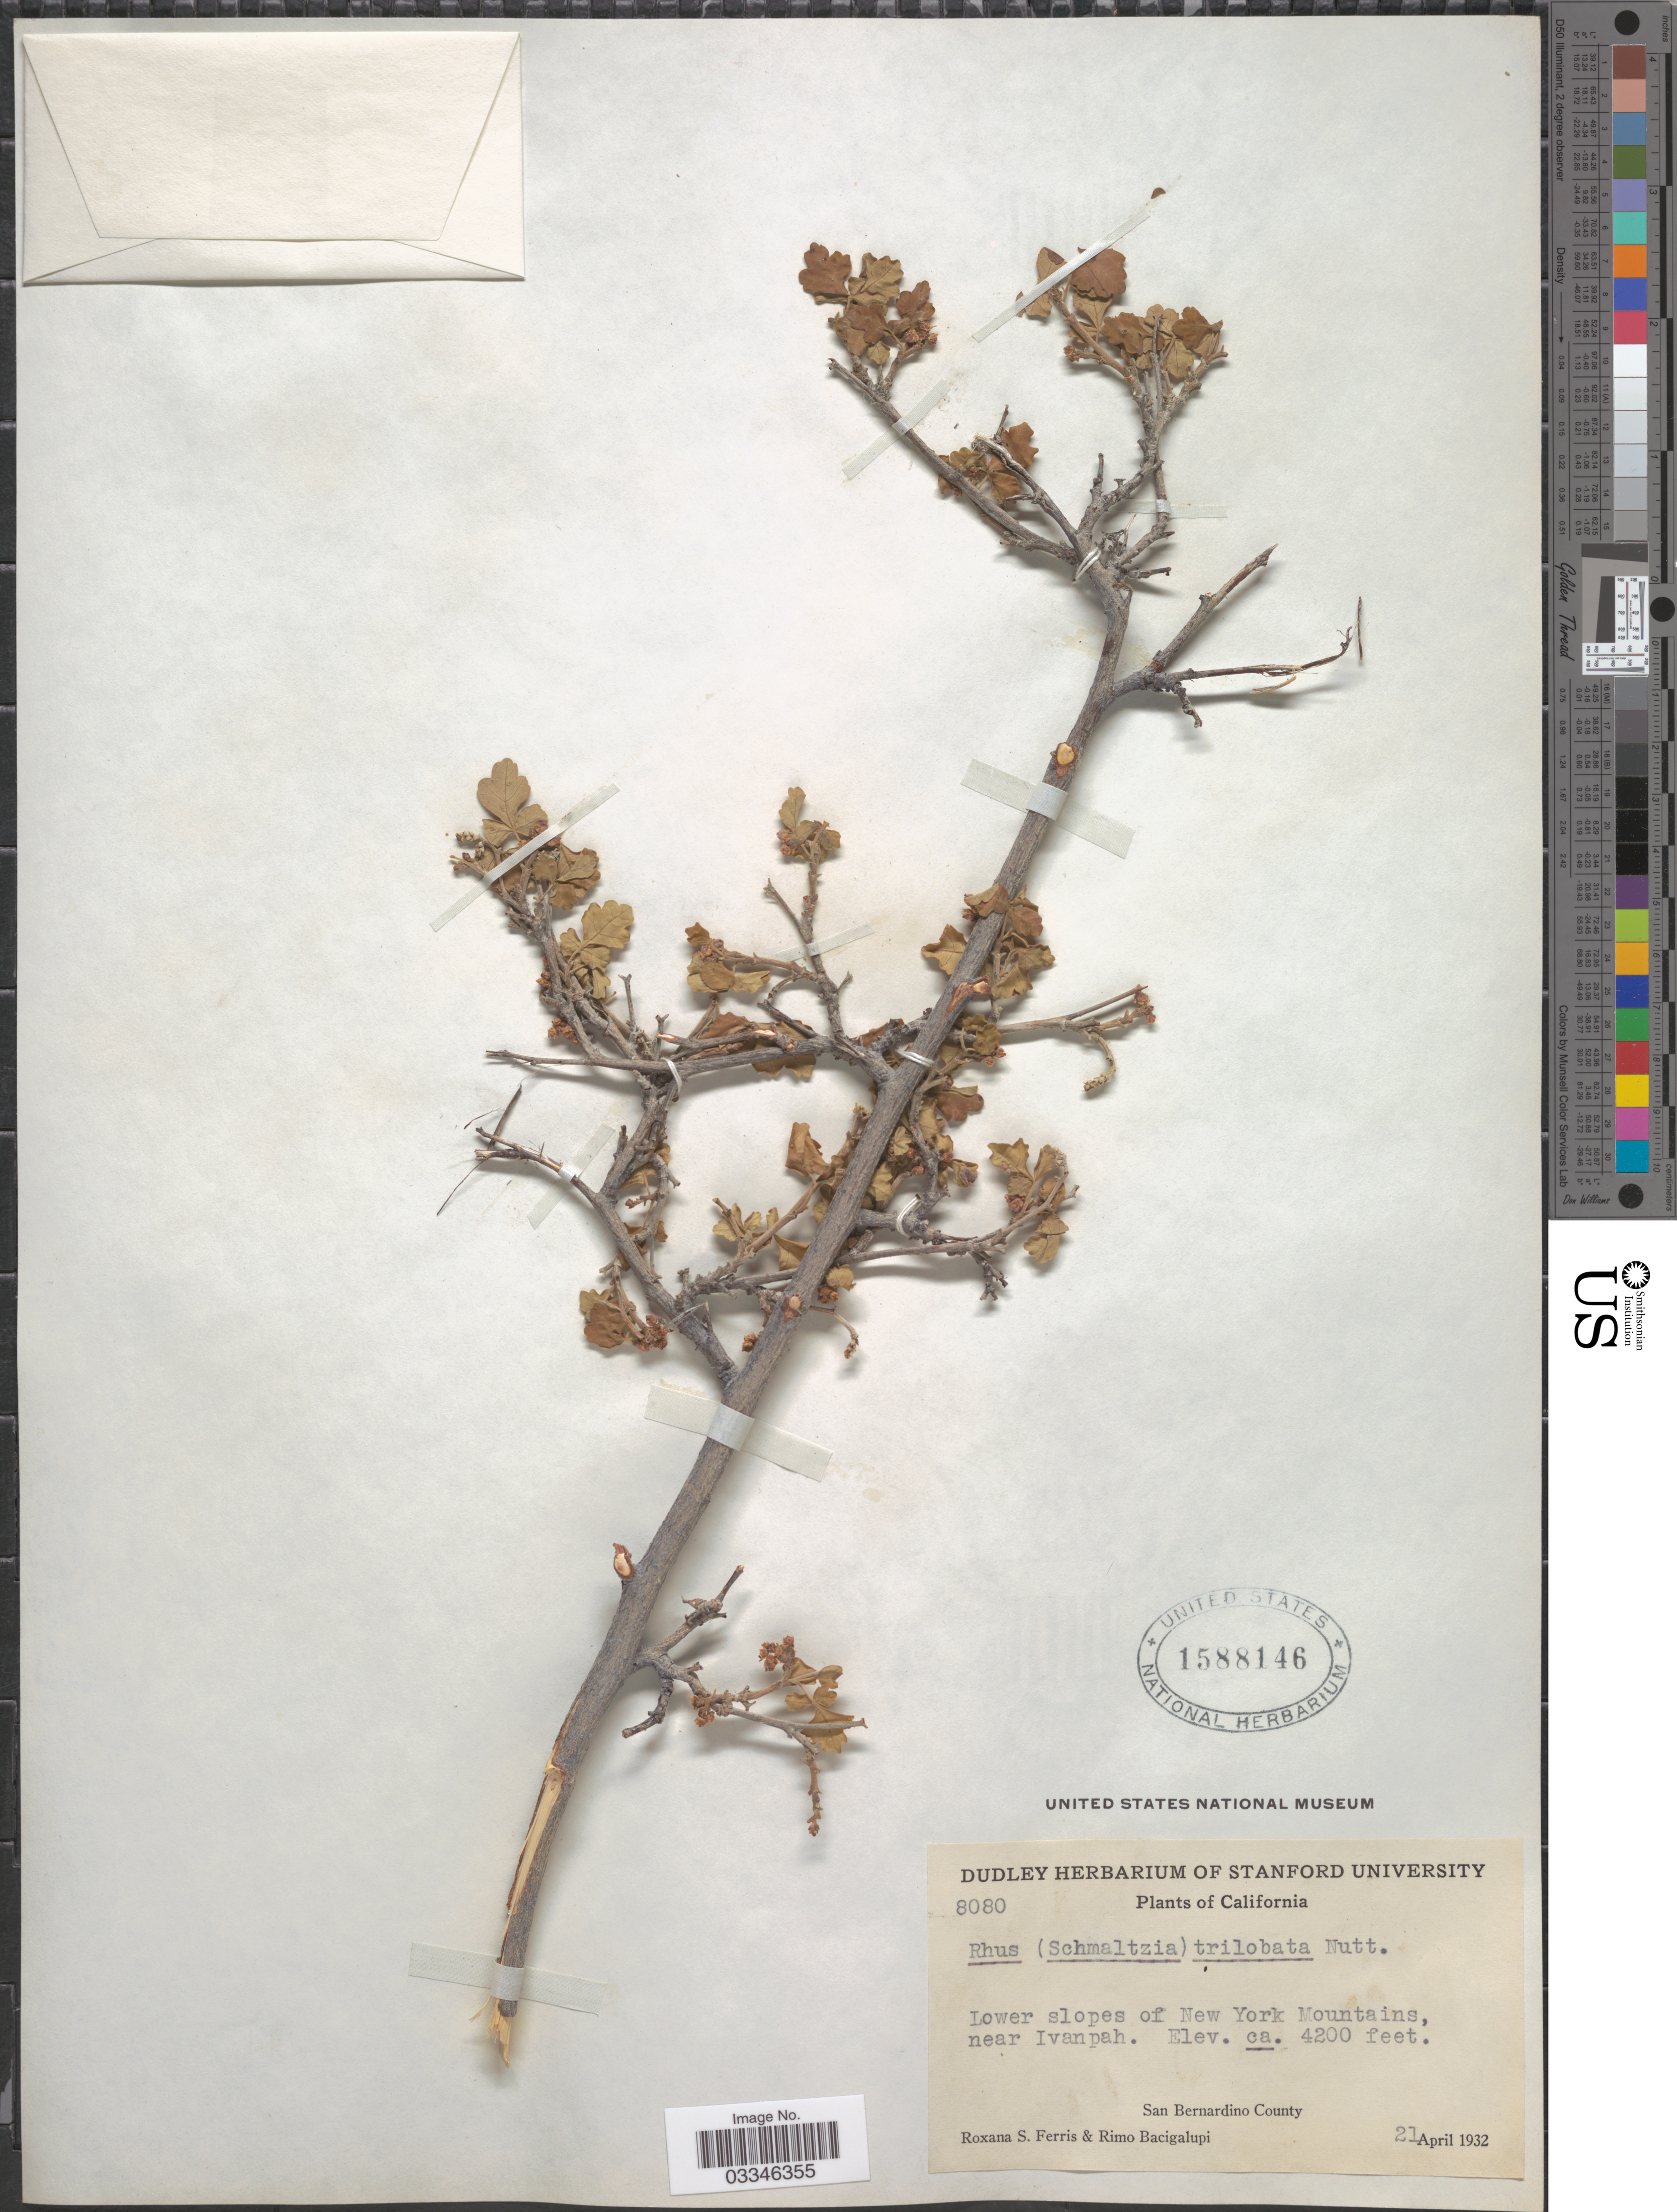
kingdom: Plantae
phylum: Tracheophyta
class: Magnoliopsida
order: Sapindales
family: Anacardiaceae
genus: Rhus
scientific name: Rhus trilobata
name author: Nutt.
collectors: R. S. Ferris & R. Bacigalupi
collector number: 8080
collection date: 1932-04-21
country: United States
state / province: California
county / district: San Bernardino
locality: Lower slopes of New York Mountains, near Ivanpah. San Bernardino County.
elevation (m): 1280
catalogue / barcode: US 1588146